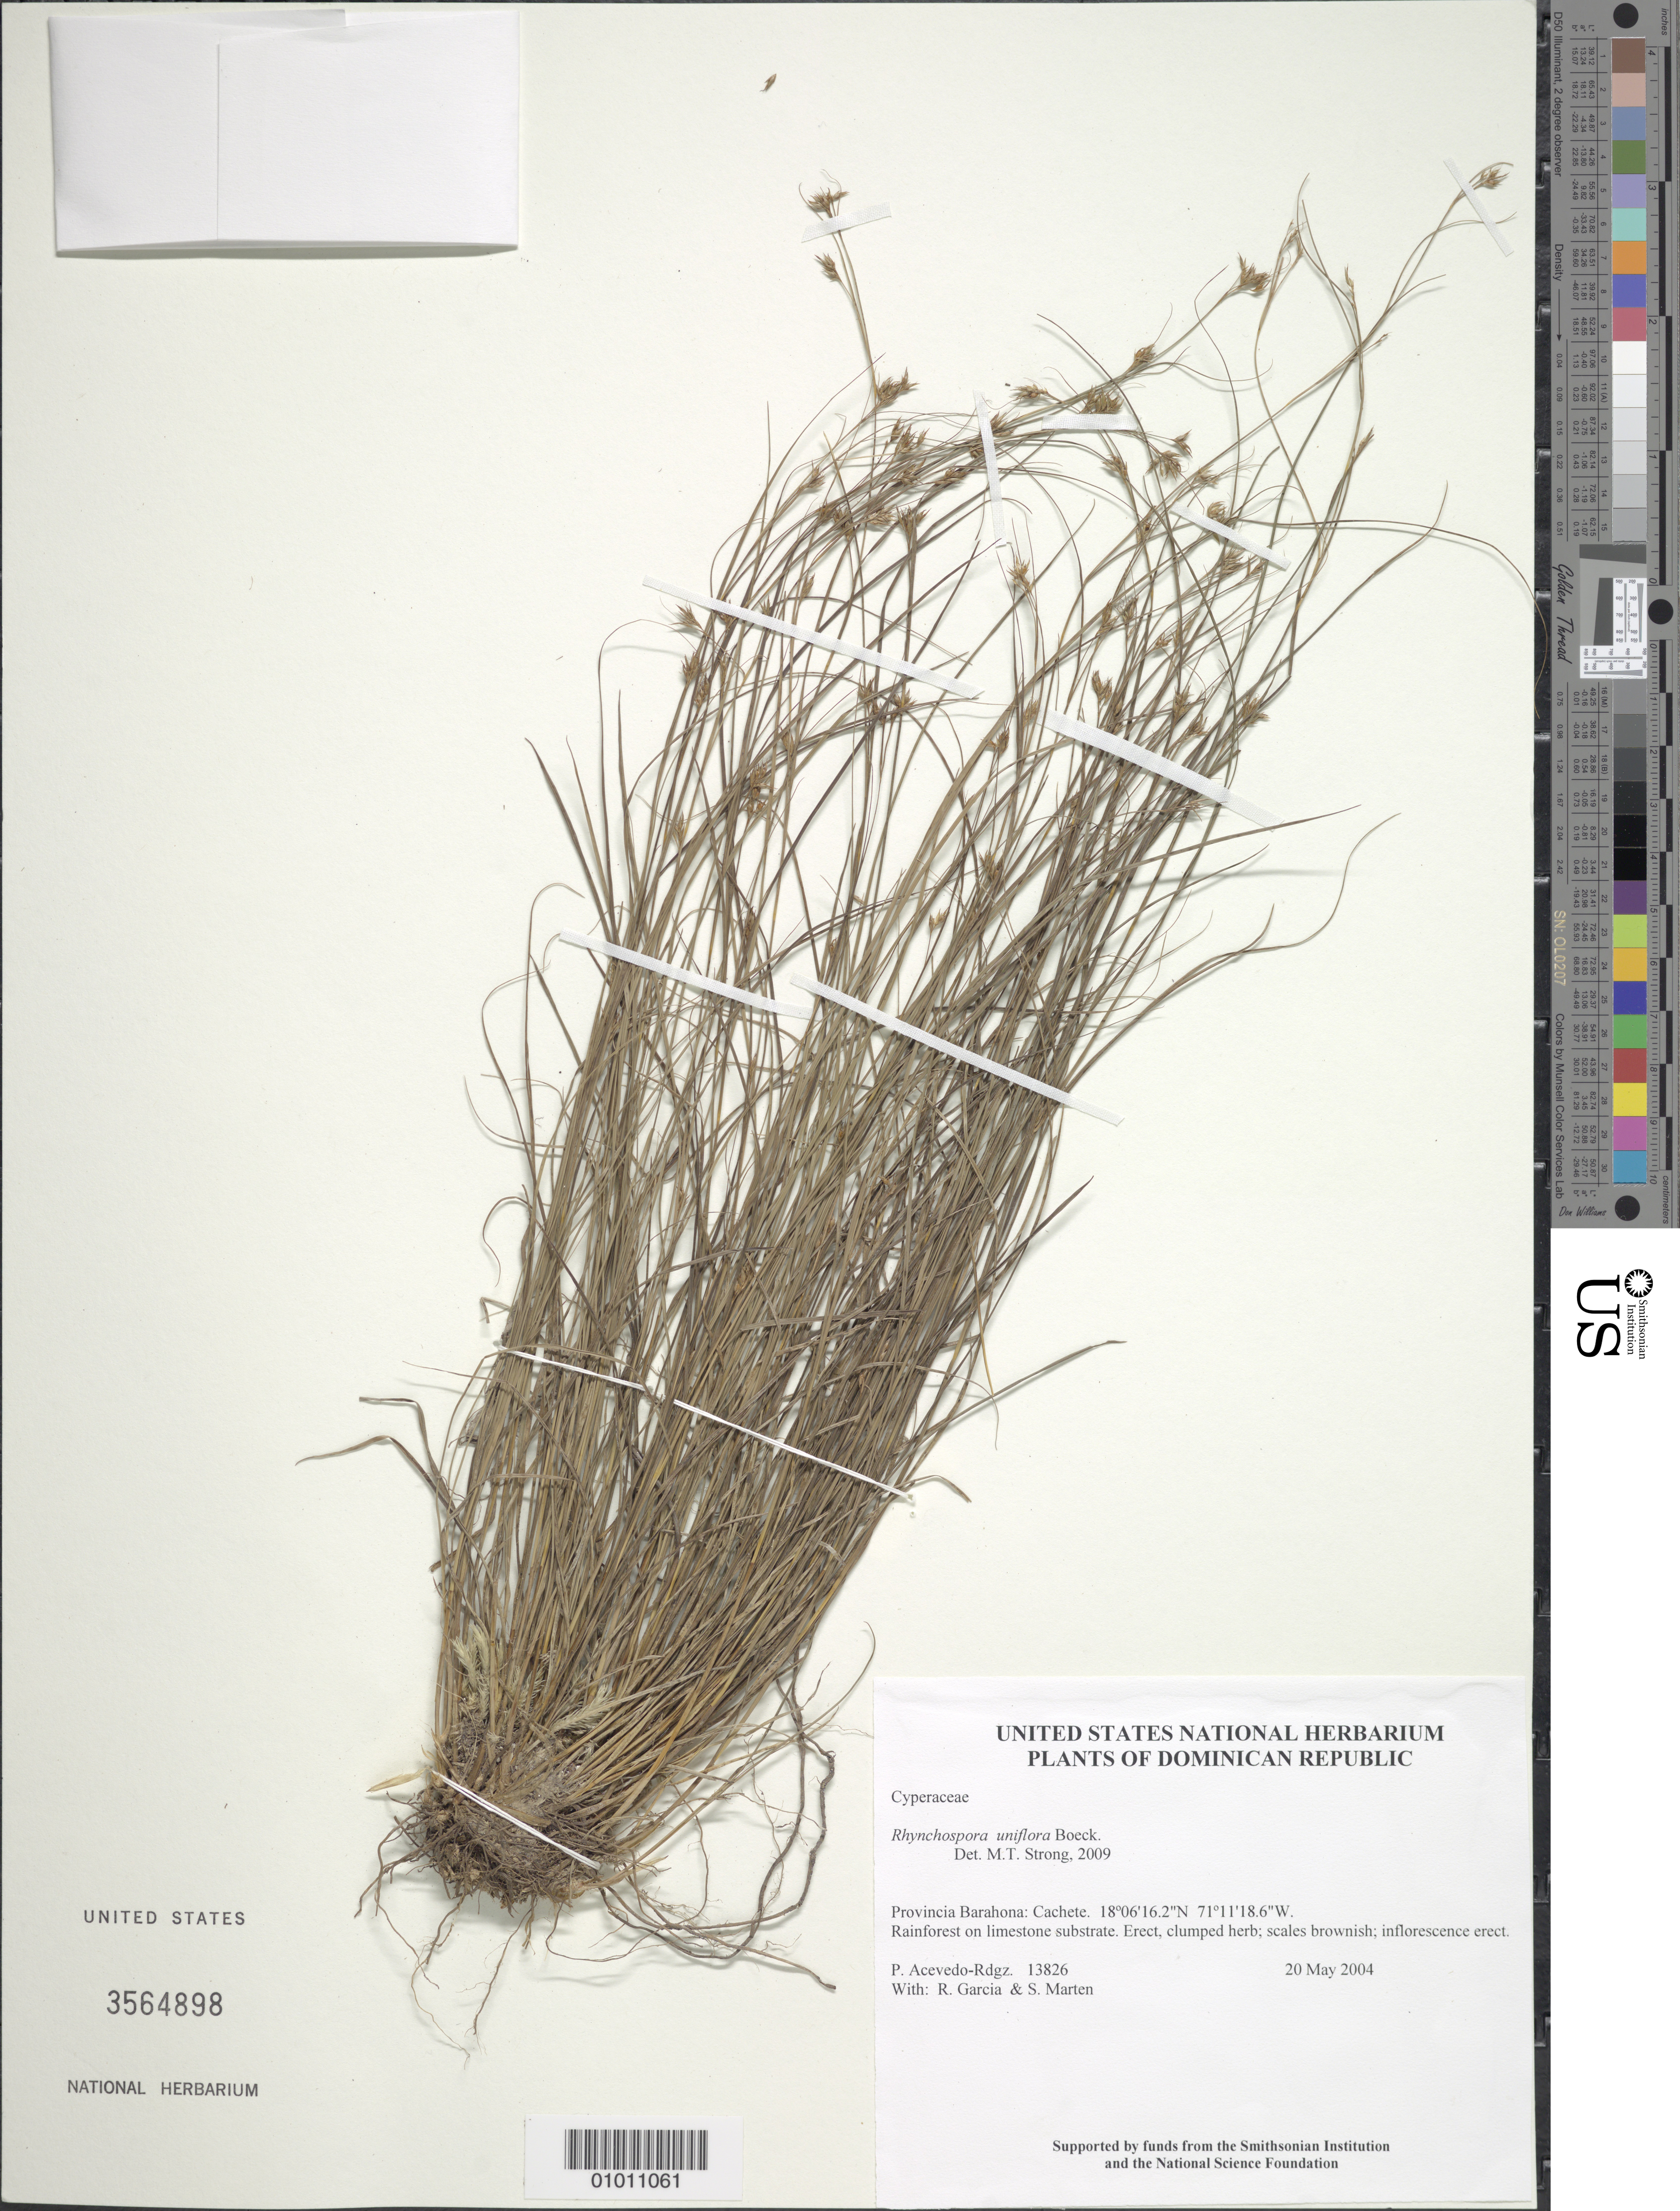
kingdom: Plantae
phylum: Tracheophyta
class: Liliopsida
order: Poales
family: Cyperaceae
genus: Rhynchospora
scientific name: Rhynchospora uniflora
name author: Boeckeler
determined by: Strong, M. T., (US), Smithsonian Institution - National Museum of Natural History (UNITED STATES)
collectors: P. Acevedo-Rodr., R. G. García & S. Marten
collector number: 13826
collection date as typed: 20 May 2004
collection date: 2004-05-20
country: Dominican Republic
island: Hispaniola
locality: Provincia Barahona: Cachete.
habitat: Rainforest on limestone substrate.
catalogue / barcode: US 3564898